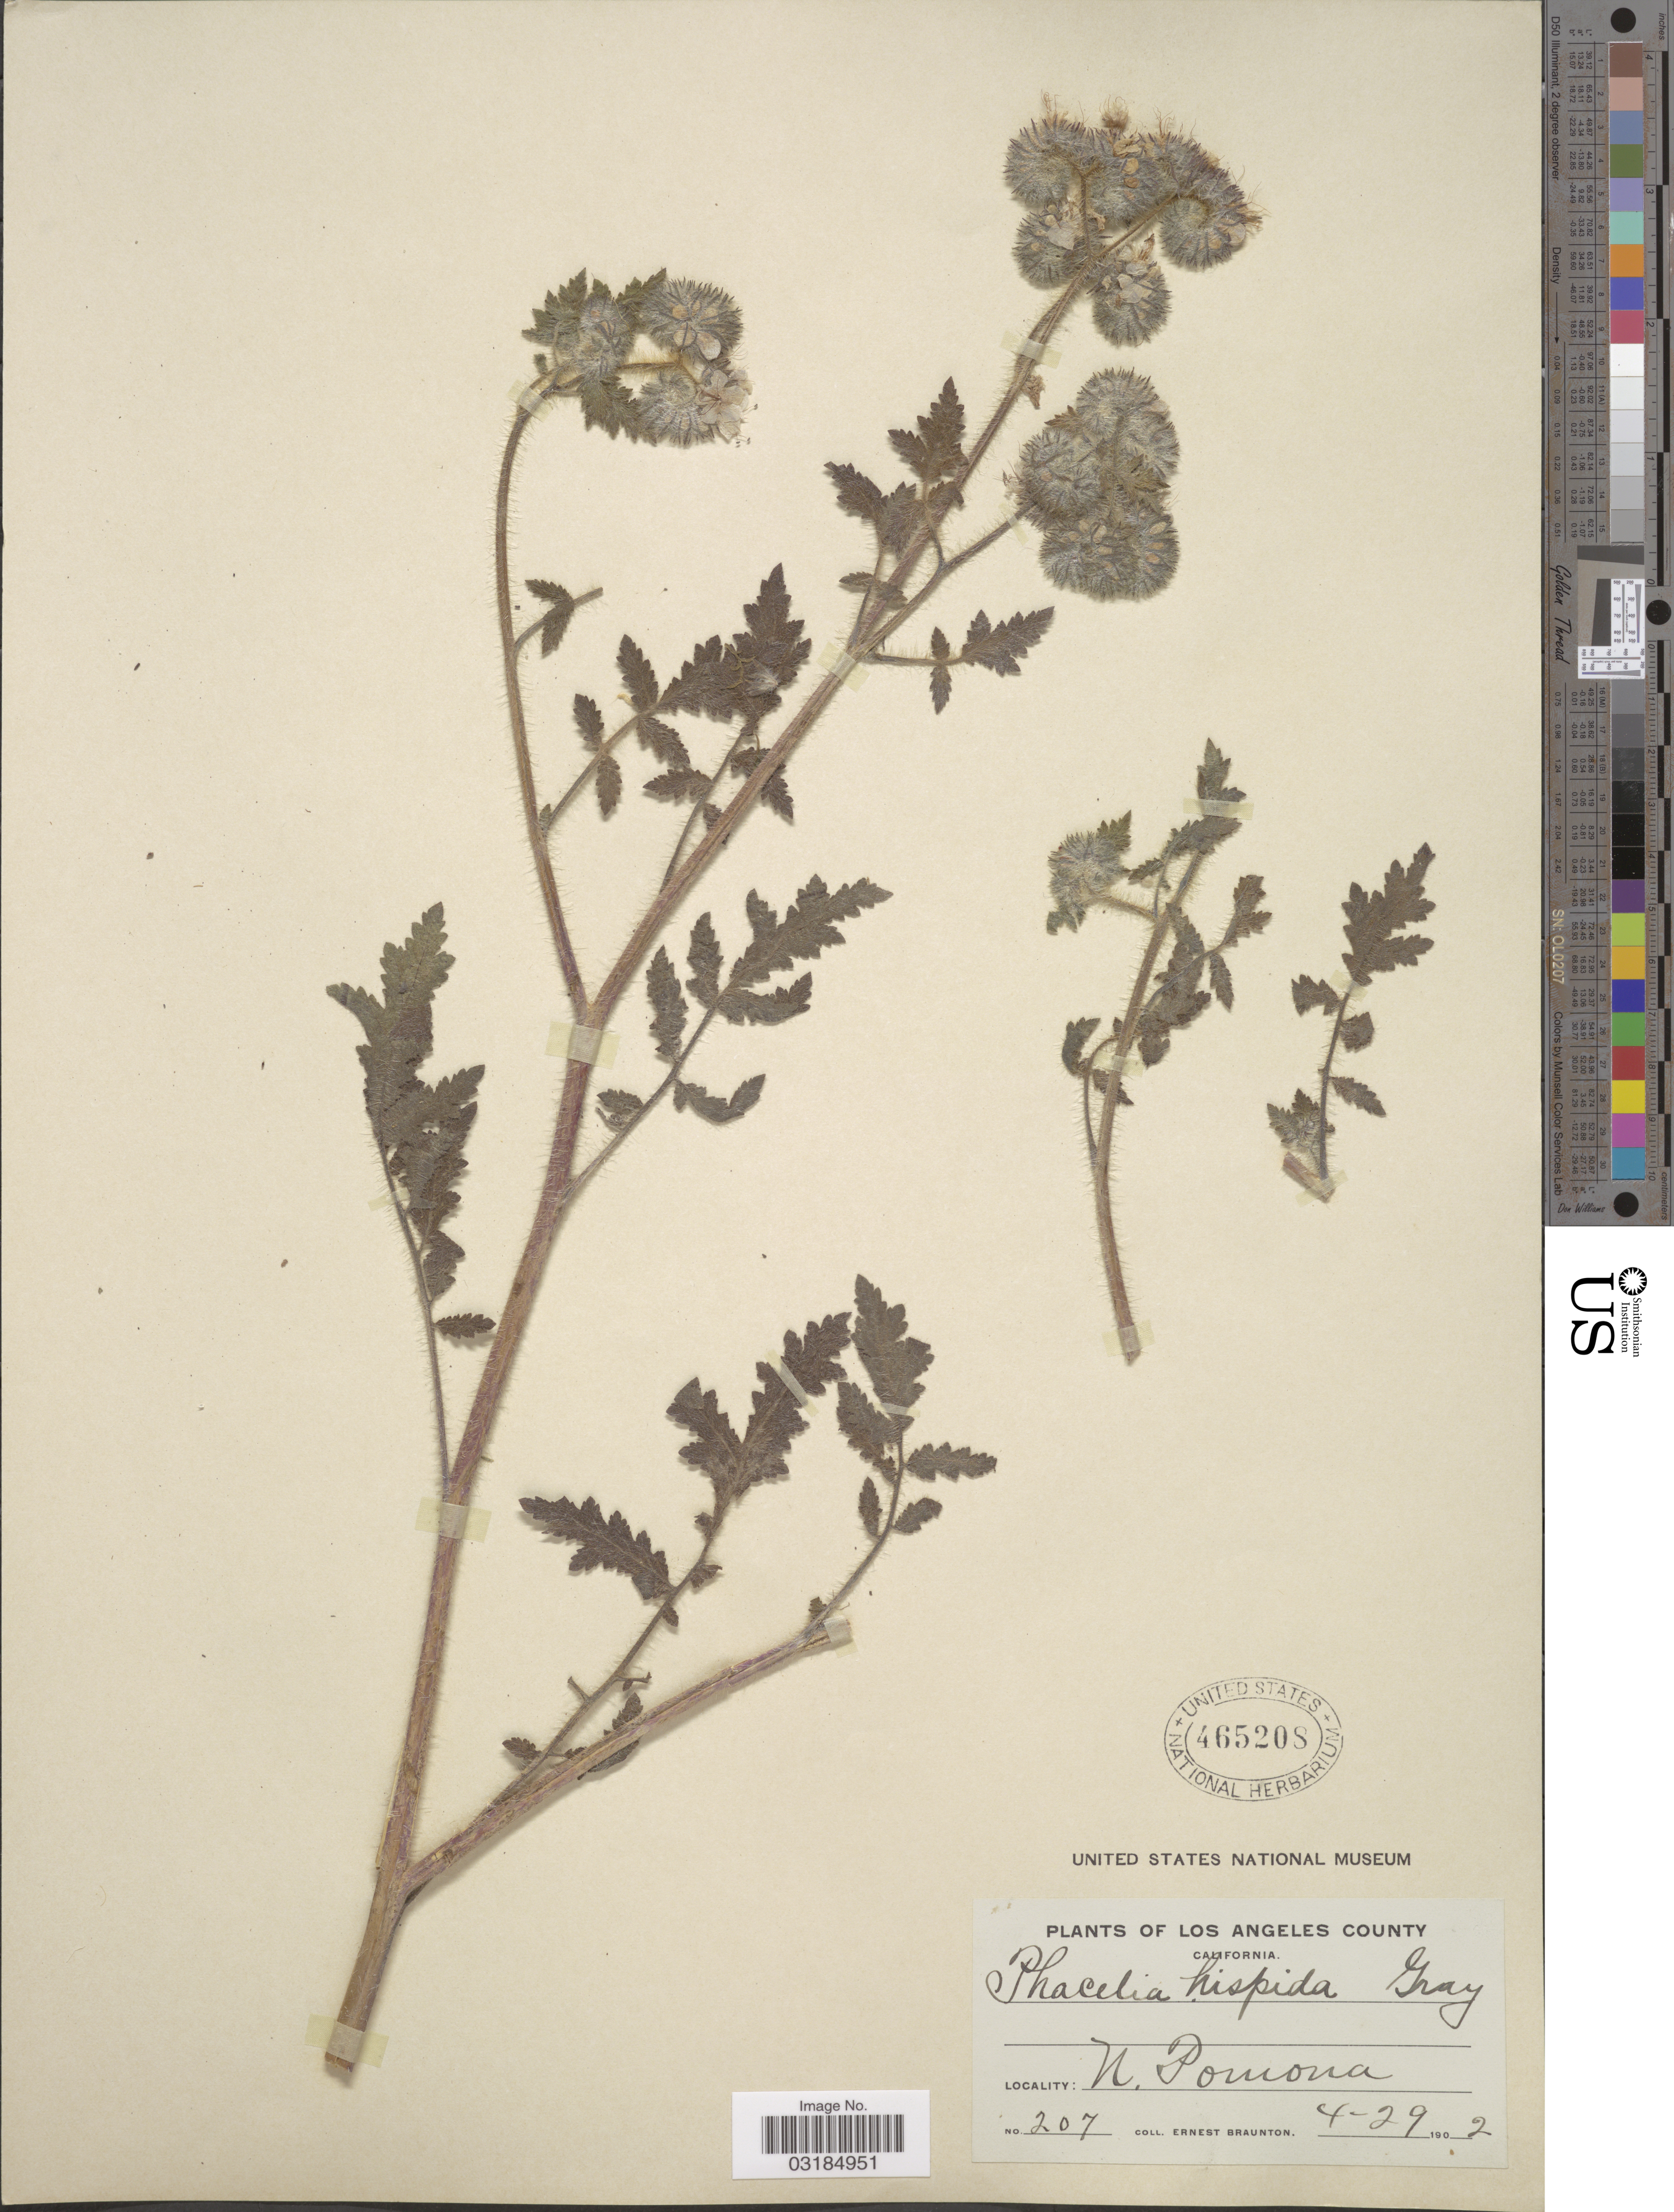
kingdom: Plantae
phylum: Tracheophyta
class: Magnoliopsida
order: Boraginales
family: Hydrophyllaceae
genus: Phacelia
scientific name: Phacelia cicutaria var. hispida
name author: (A. Gray) J.T. Howell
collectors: E. Braunton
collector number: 207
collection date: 1902-04-29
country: United States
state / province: California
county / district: Los Angeles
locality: Los Angeles County. N. Pomona.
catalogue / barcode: US 465208